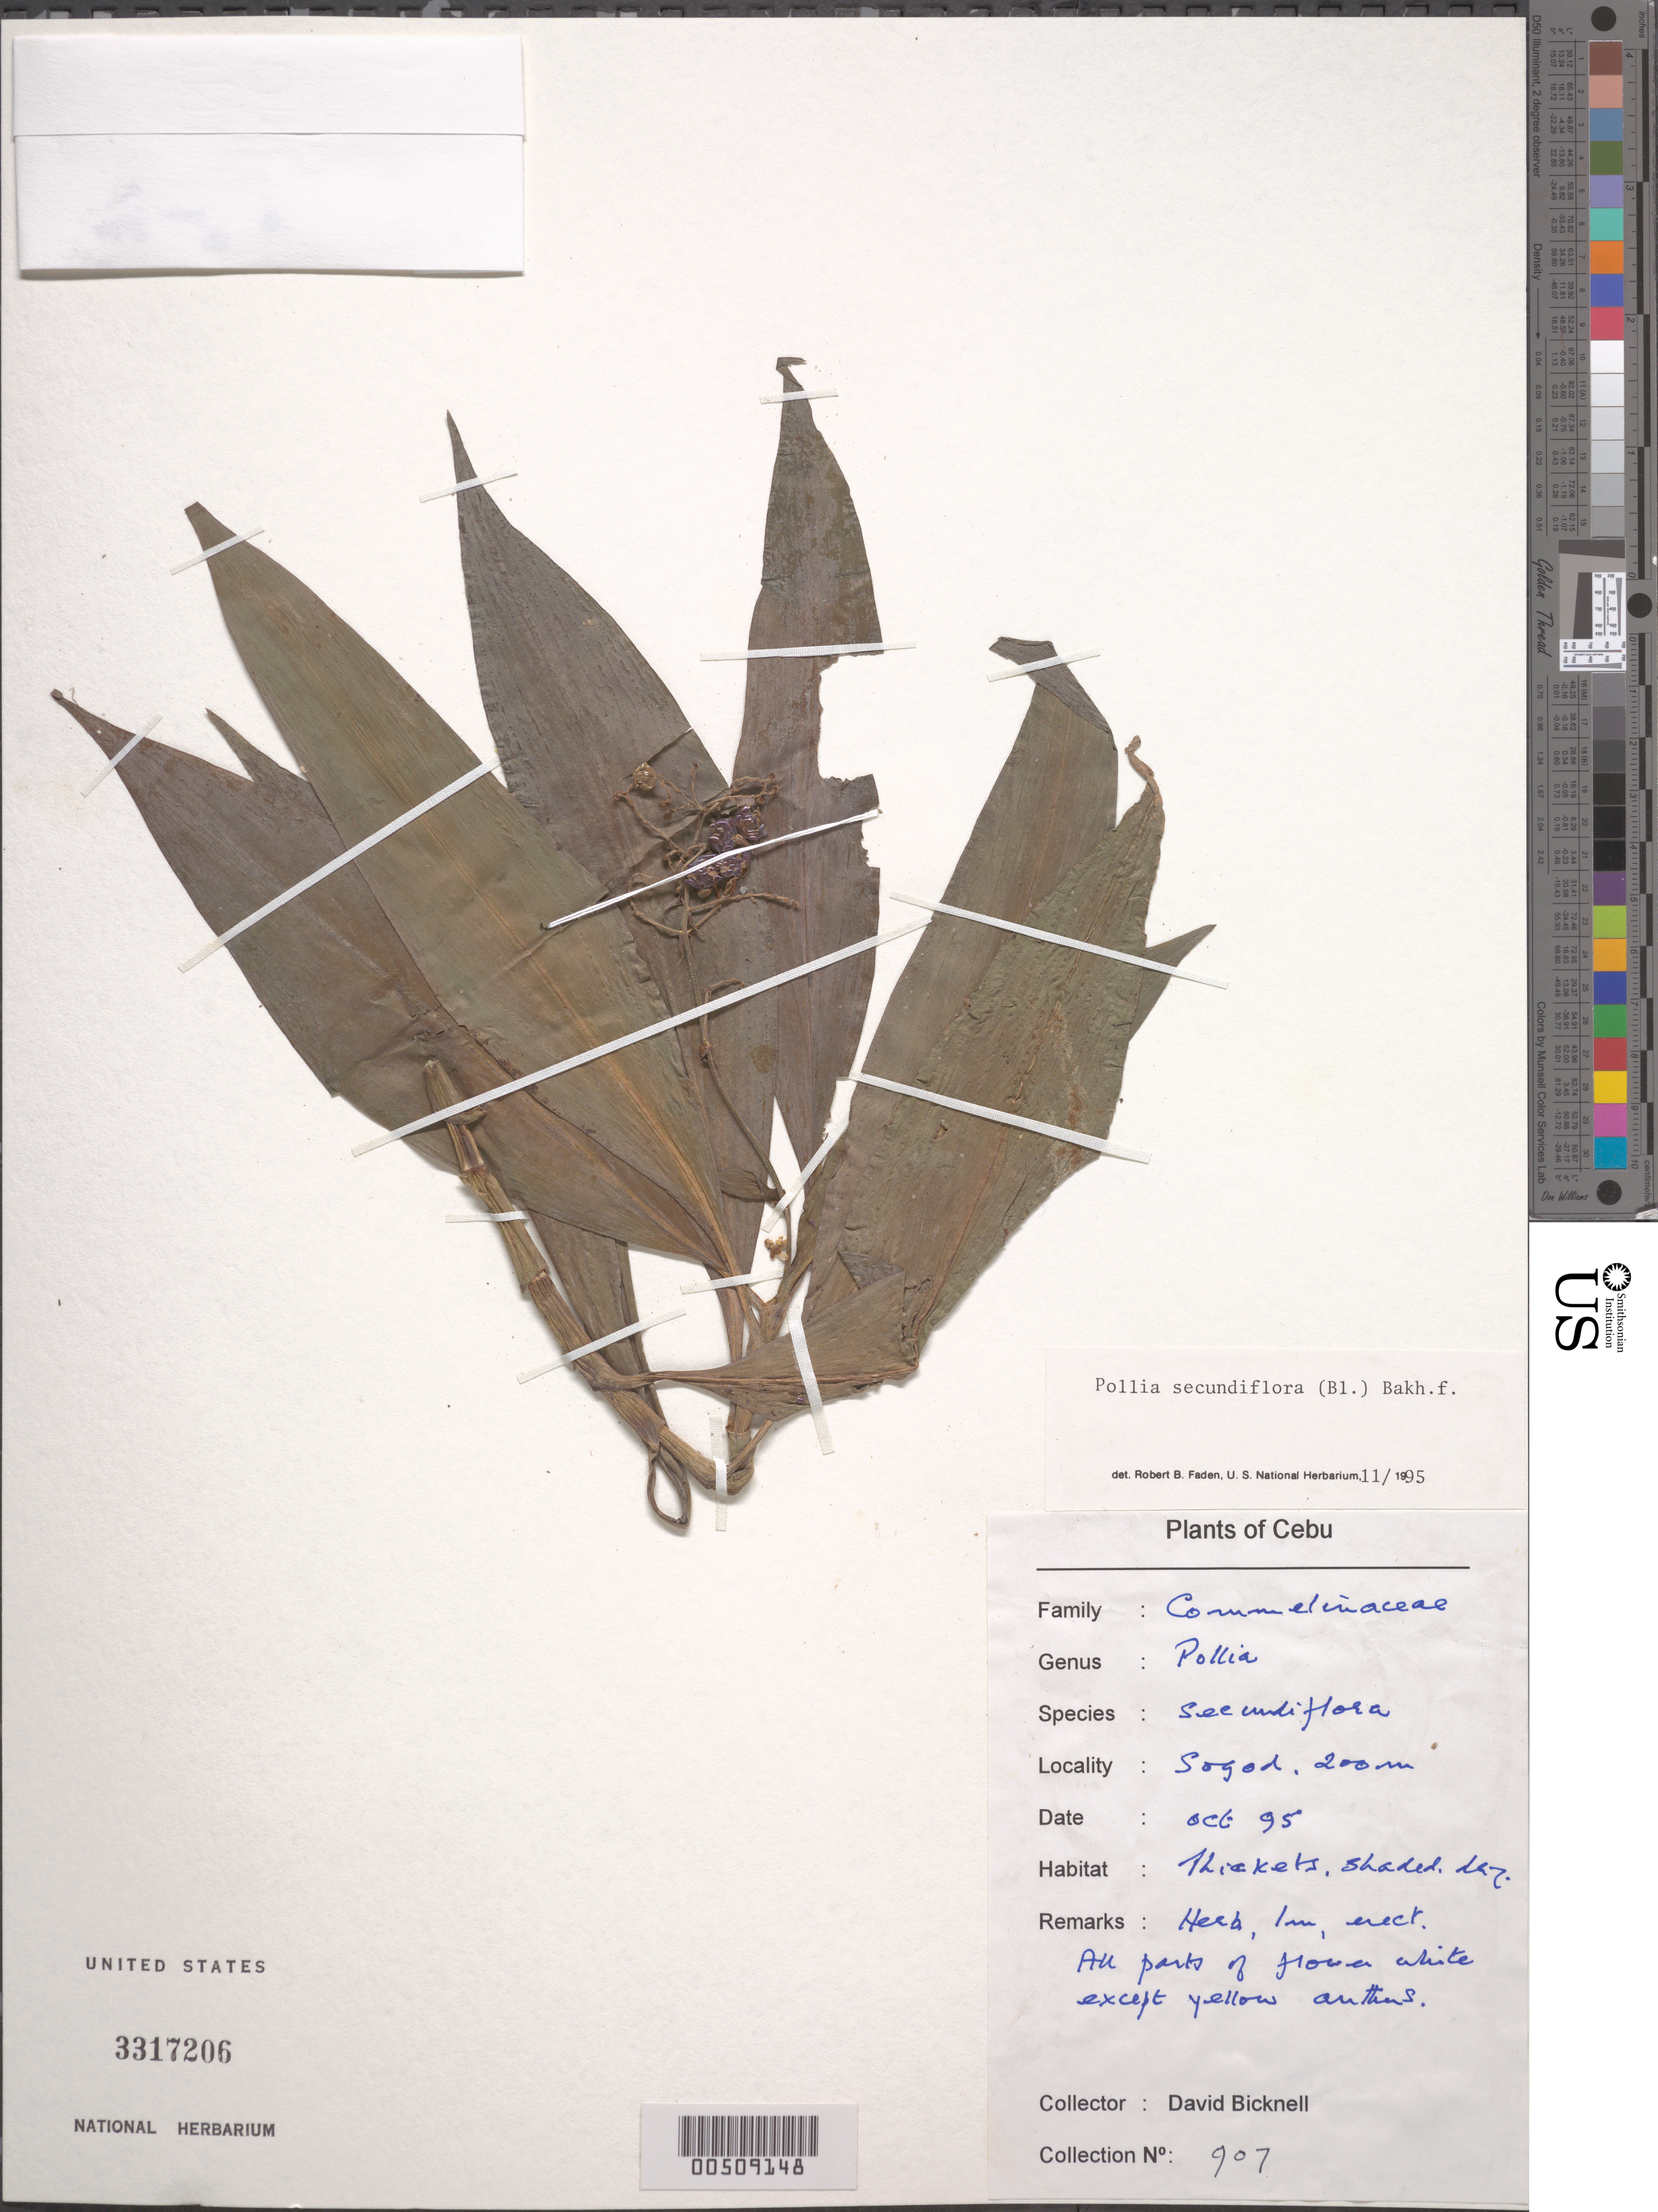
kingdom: Plantae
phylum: Tracheophyta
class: Liliopsida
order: Commelinales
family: Commelinaceae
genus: Pollia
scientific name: Pollia secundiflora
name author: (Blume) Bakh. f.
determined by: Faden, Robert B., (US), Smithsonian Institution - National Museum of Natural History (UNITED STATES)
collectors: C. Bicknell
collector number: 907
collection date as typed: Oct 1995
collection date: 1995-10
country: Philippines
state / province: Central Visayas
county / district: Cebu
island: Cebu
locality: Sogod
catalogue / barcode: US 3317206